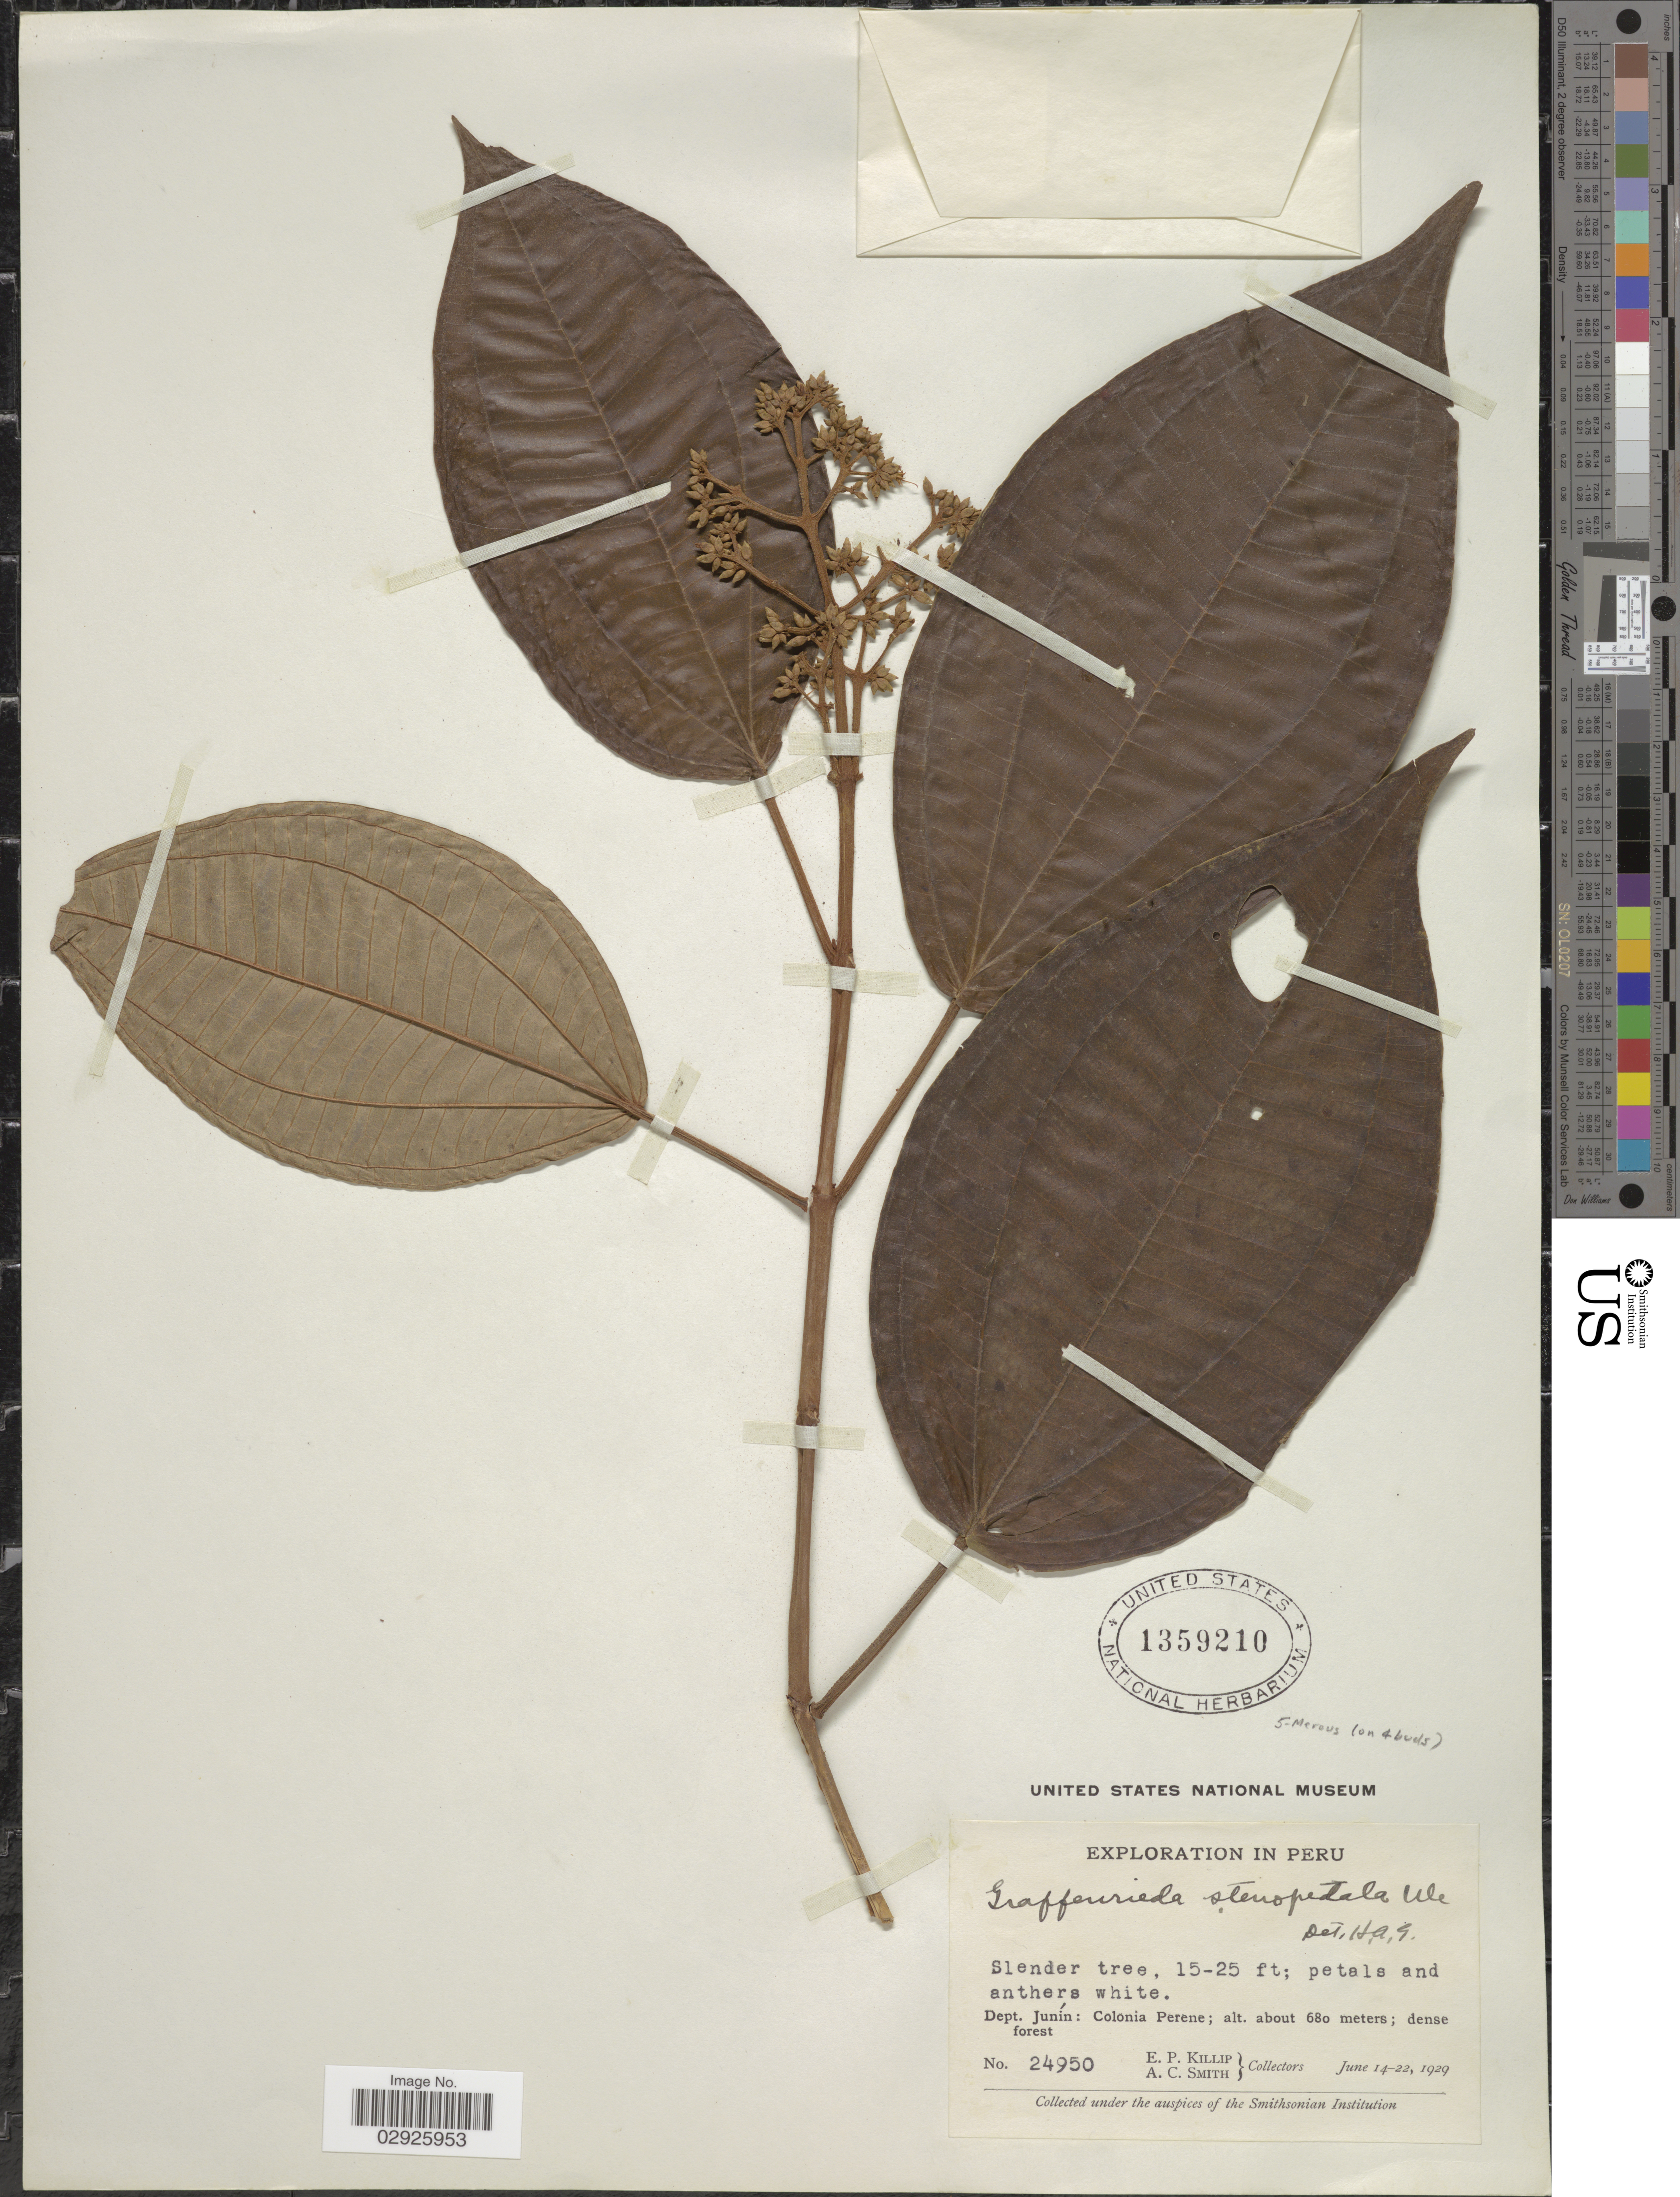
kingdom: Plantae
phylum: Tracheophyta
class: Magnoliopsida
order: Myrtales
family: Melastomataceae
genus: Graffenrieda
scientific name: Graffenrieda intermedia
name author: Triana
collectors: E. P. Killip & A. C. Smith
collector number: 24950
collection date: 1929-06-14/1929-06-22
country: Peru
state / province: Junín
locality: Dept. Junín: Colonia Perene.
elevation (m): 680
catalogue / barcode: US 1359210